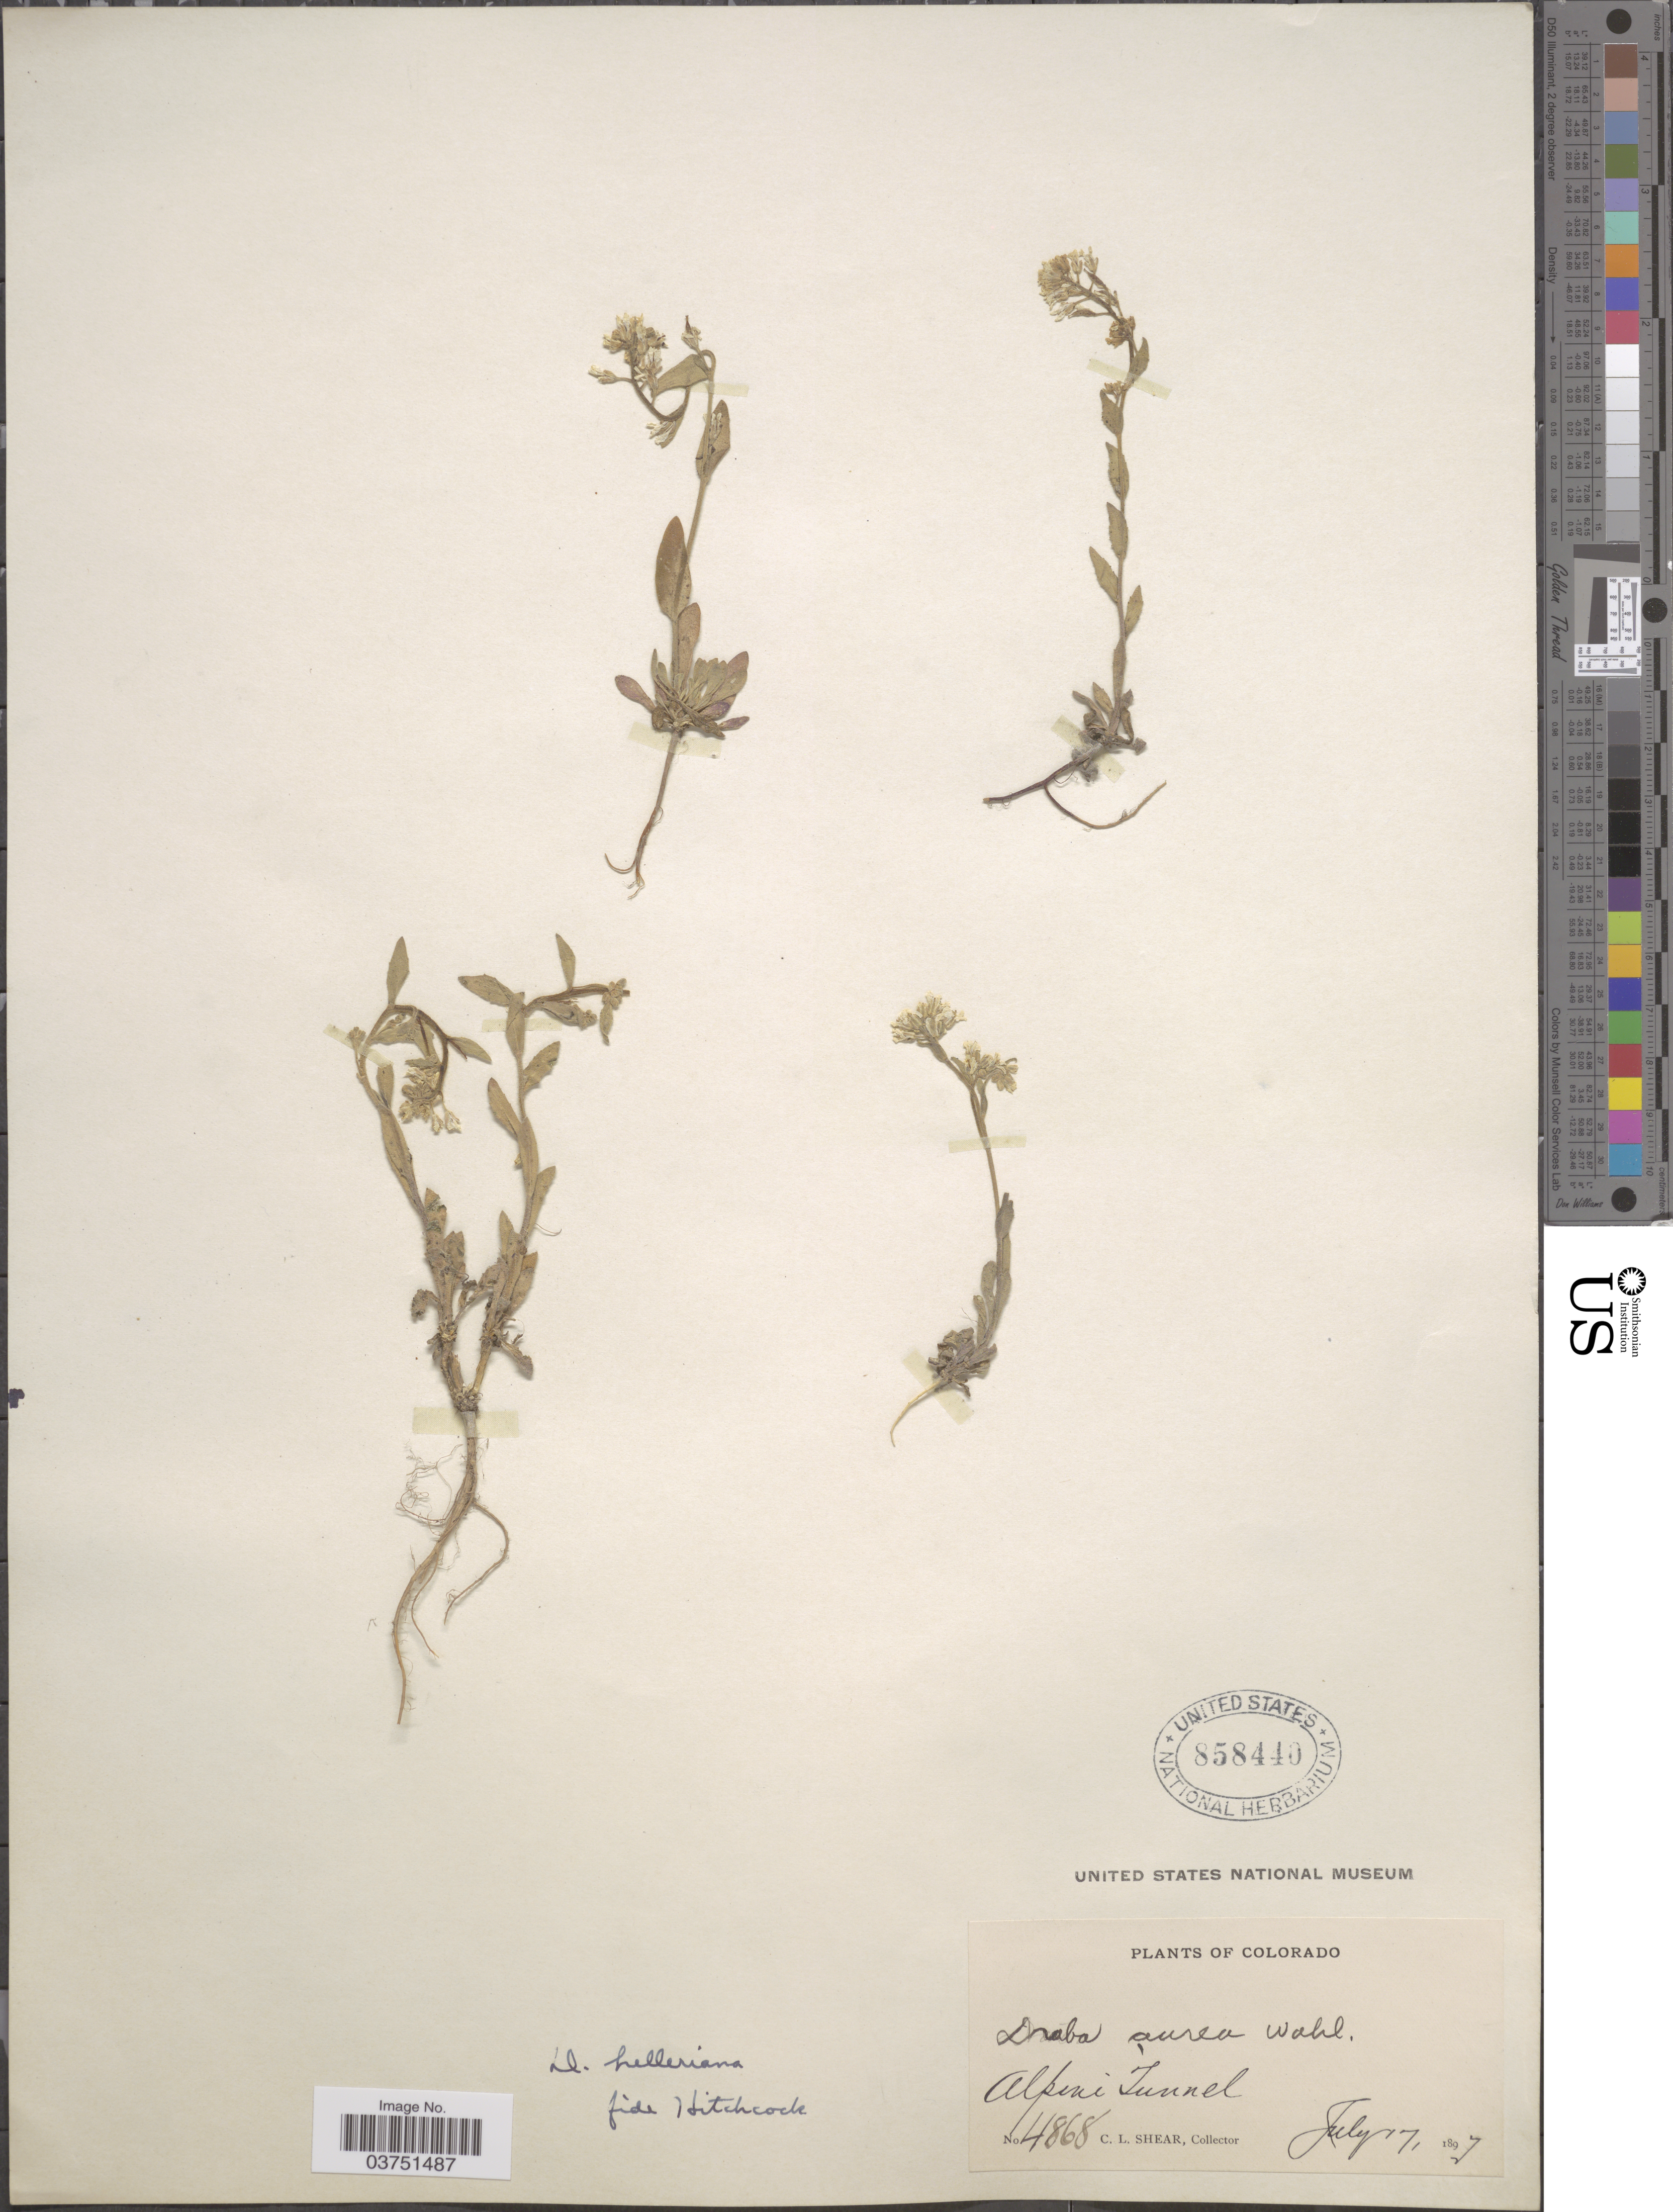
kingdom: Plantae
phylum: Tracheophyta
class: Magnoliopsida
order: Brassicales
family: Brassicaceae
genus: Draba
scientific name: Draba helleriana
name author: Greene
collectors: C. L. Shear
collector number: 4868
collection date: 1897-07-17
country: United States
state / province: Colorado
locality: Alpini Tunnel.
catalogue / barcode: US 858440